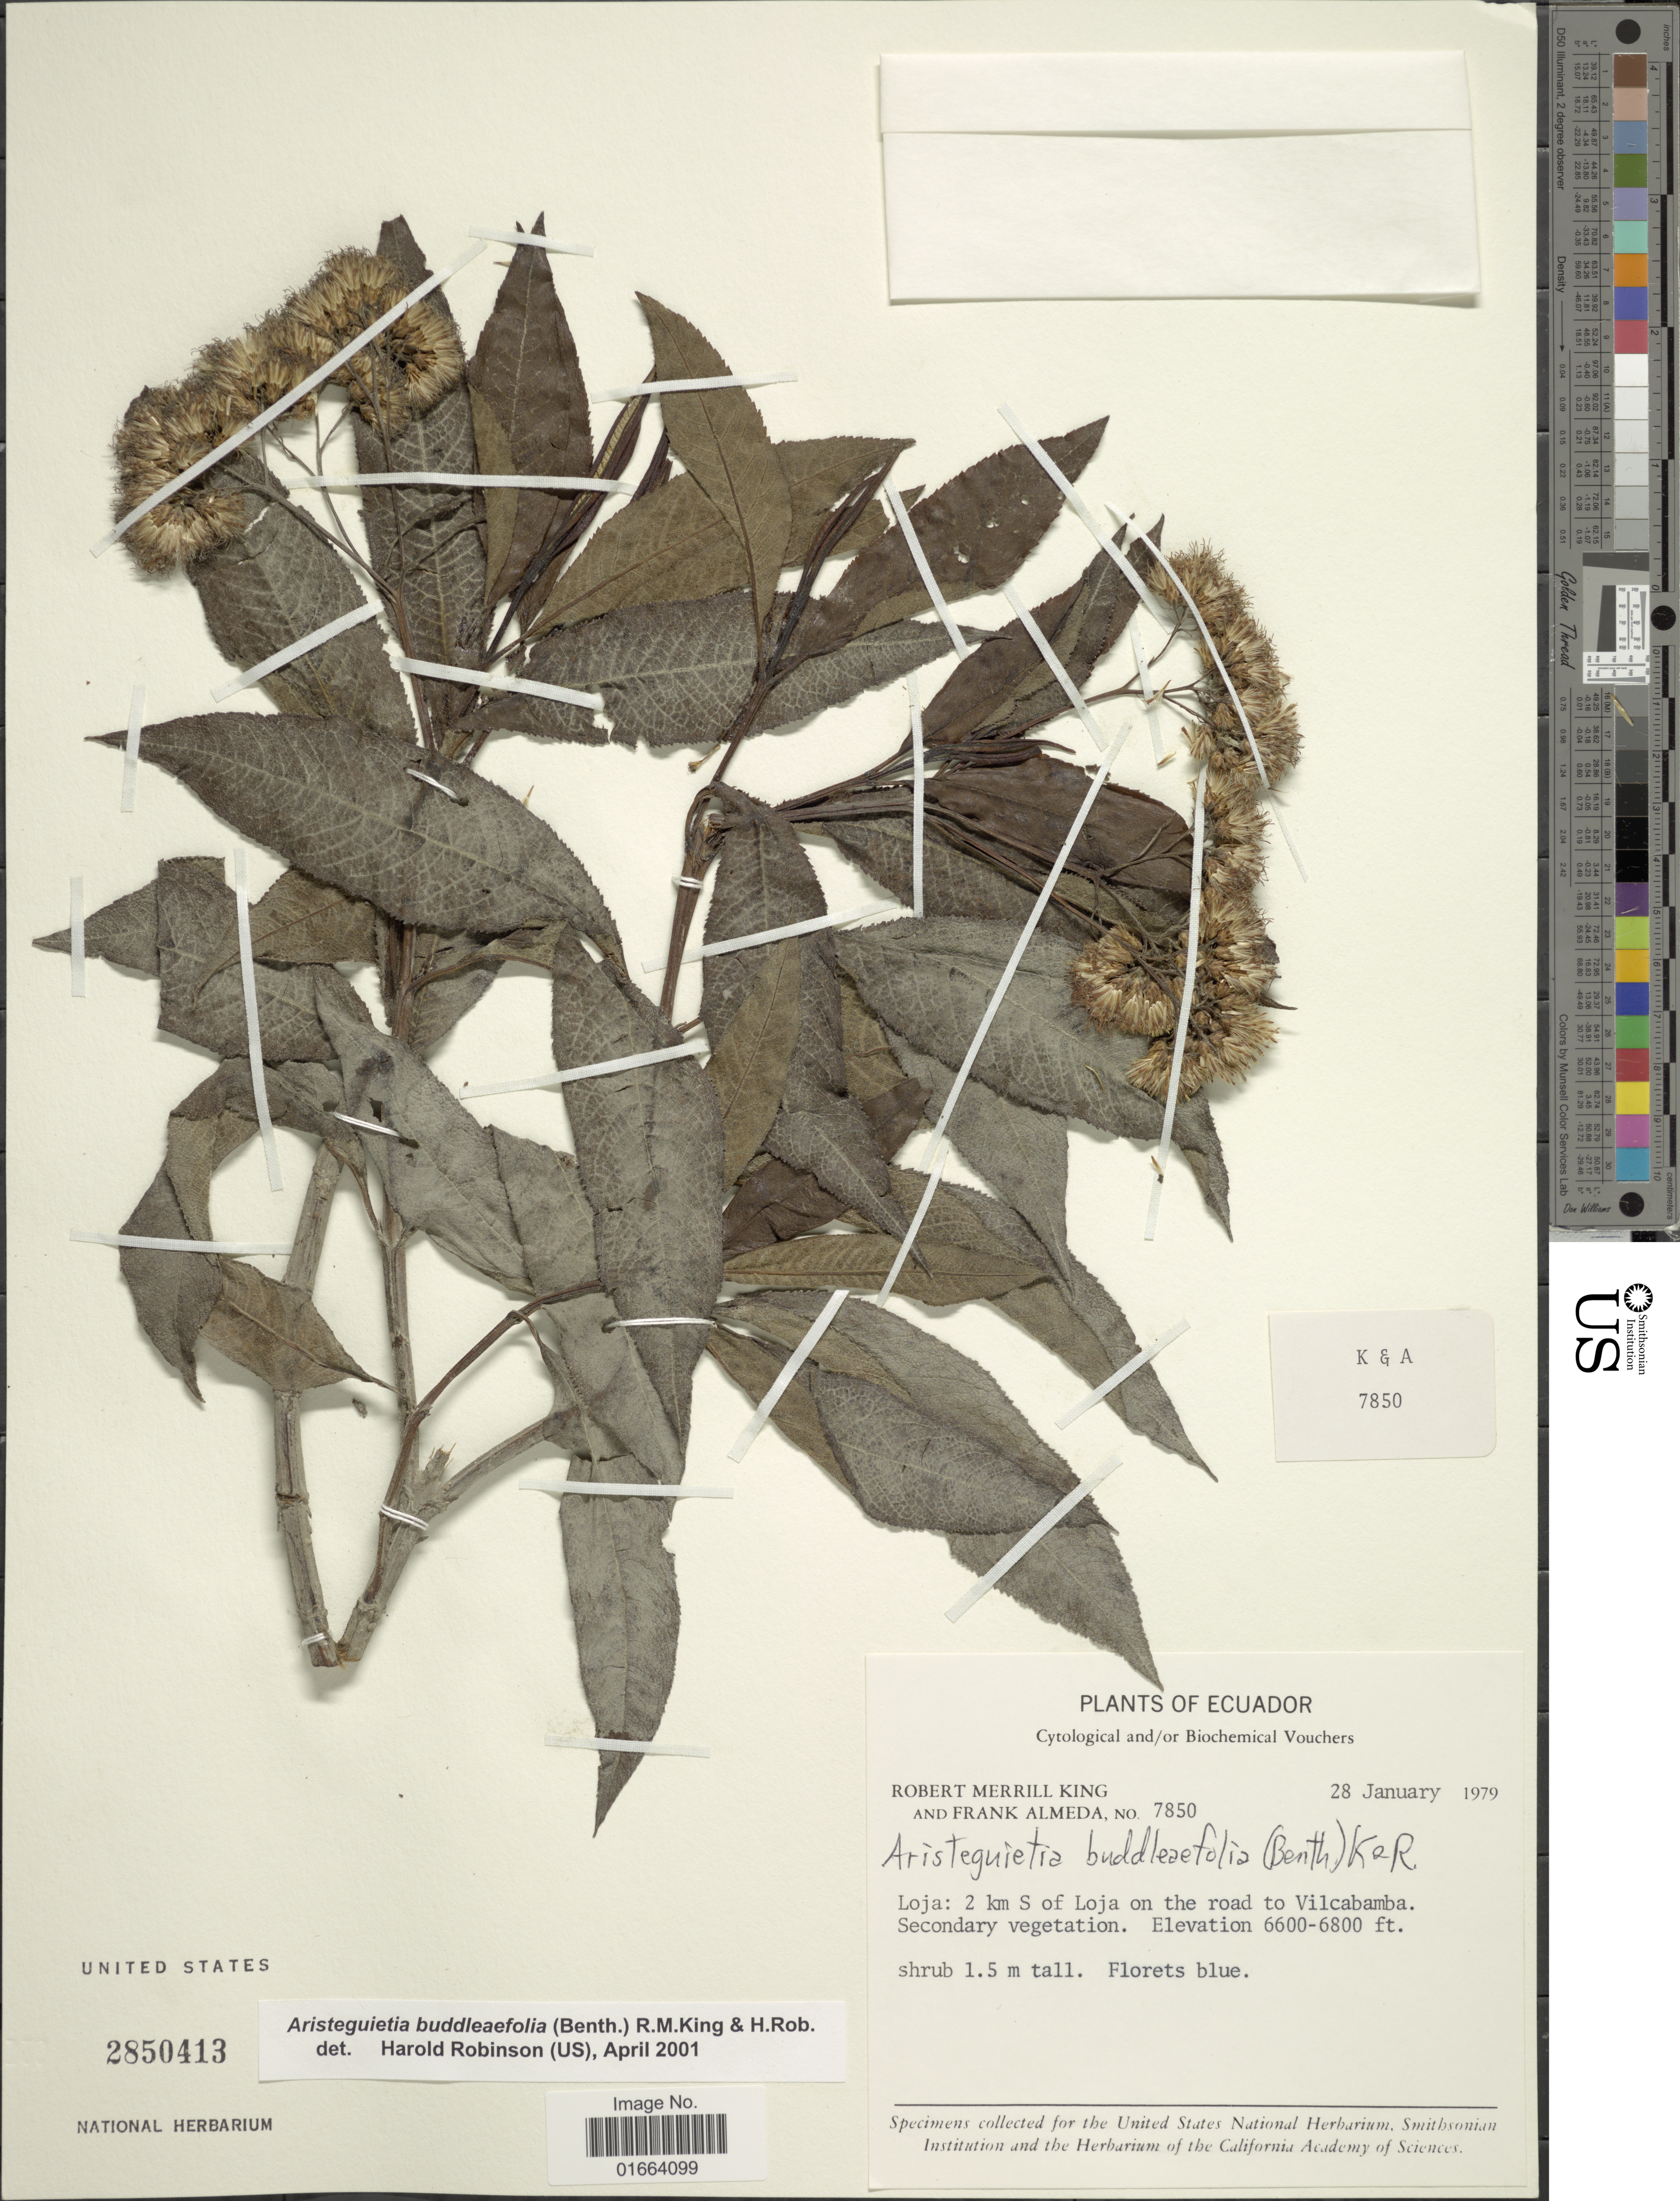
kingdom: Plantae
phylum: Tracheophyta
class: Magnoliopsida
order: Asterales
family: Asteraceae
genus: Aristeguietia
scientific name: Aristeguietia buddleaefolia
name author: (Benth.) R.M. King & H. Rob.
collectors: R. M. King & F. Almeda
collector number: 7850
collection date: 1979-01-28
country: Ecuador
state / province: Loja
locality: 2 km S of Loja on the road to Vilcabamba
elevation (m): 2012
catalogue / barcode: US 2850413